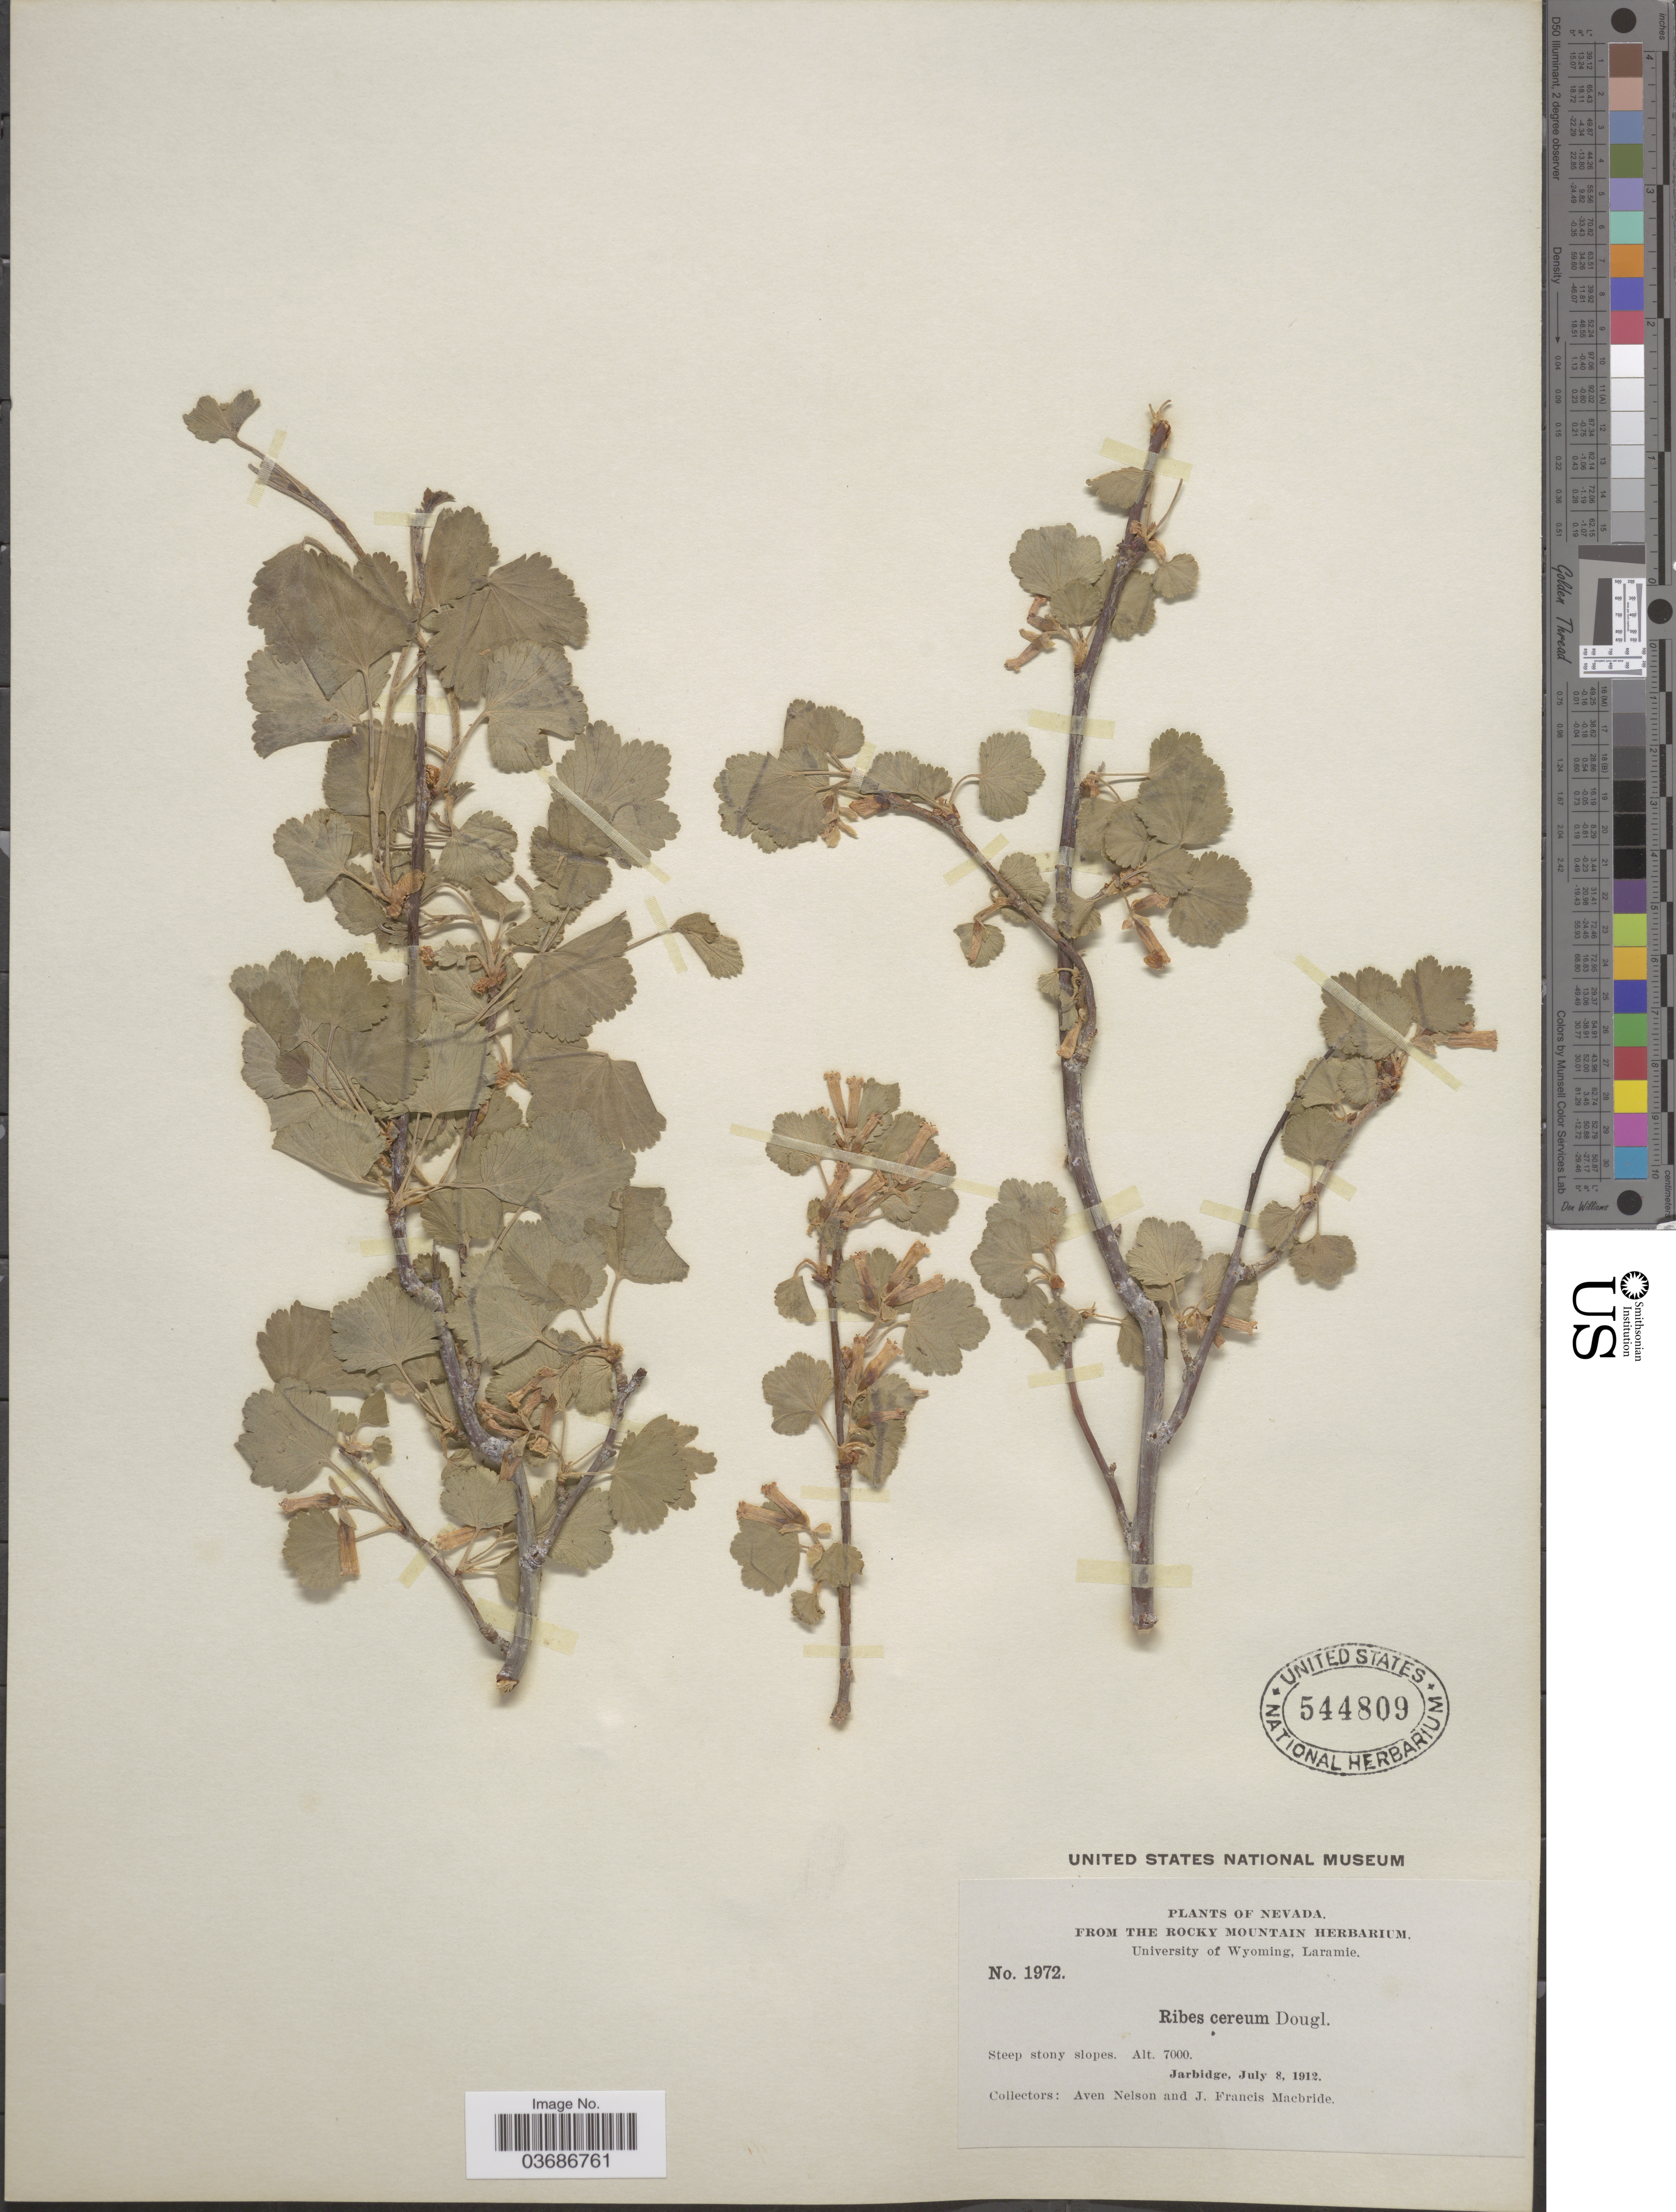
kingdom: Plantae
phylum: Tracheophyta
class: Magnoliopsida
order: Saxifragales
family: Grossulariaceae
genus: Ribes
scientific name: Ribes cereum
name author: Douglas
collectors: A. Nelson & J. F. Macbride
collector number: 1972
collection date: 1912-07-08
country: United States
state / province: Nevada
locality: Jarbidge.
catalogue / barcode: US 544809